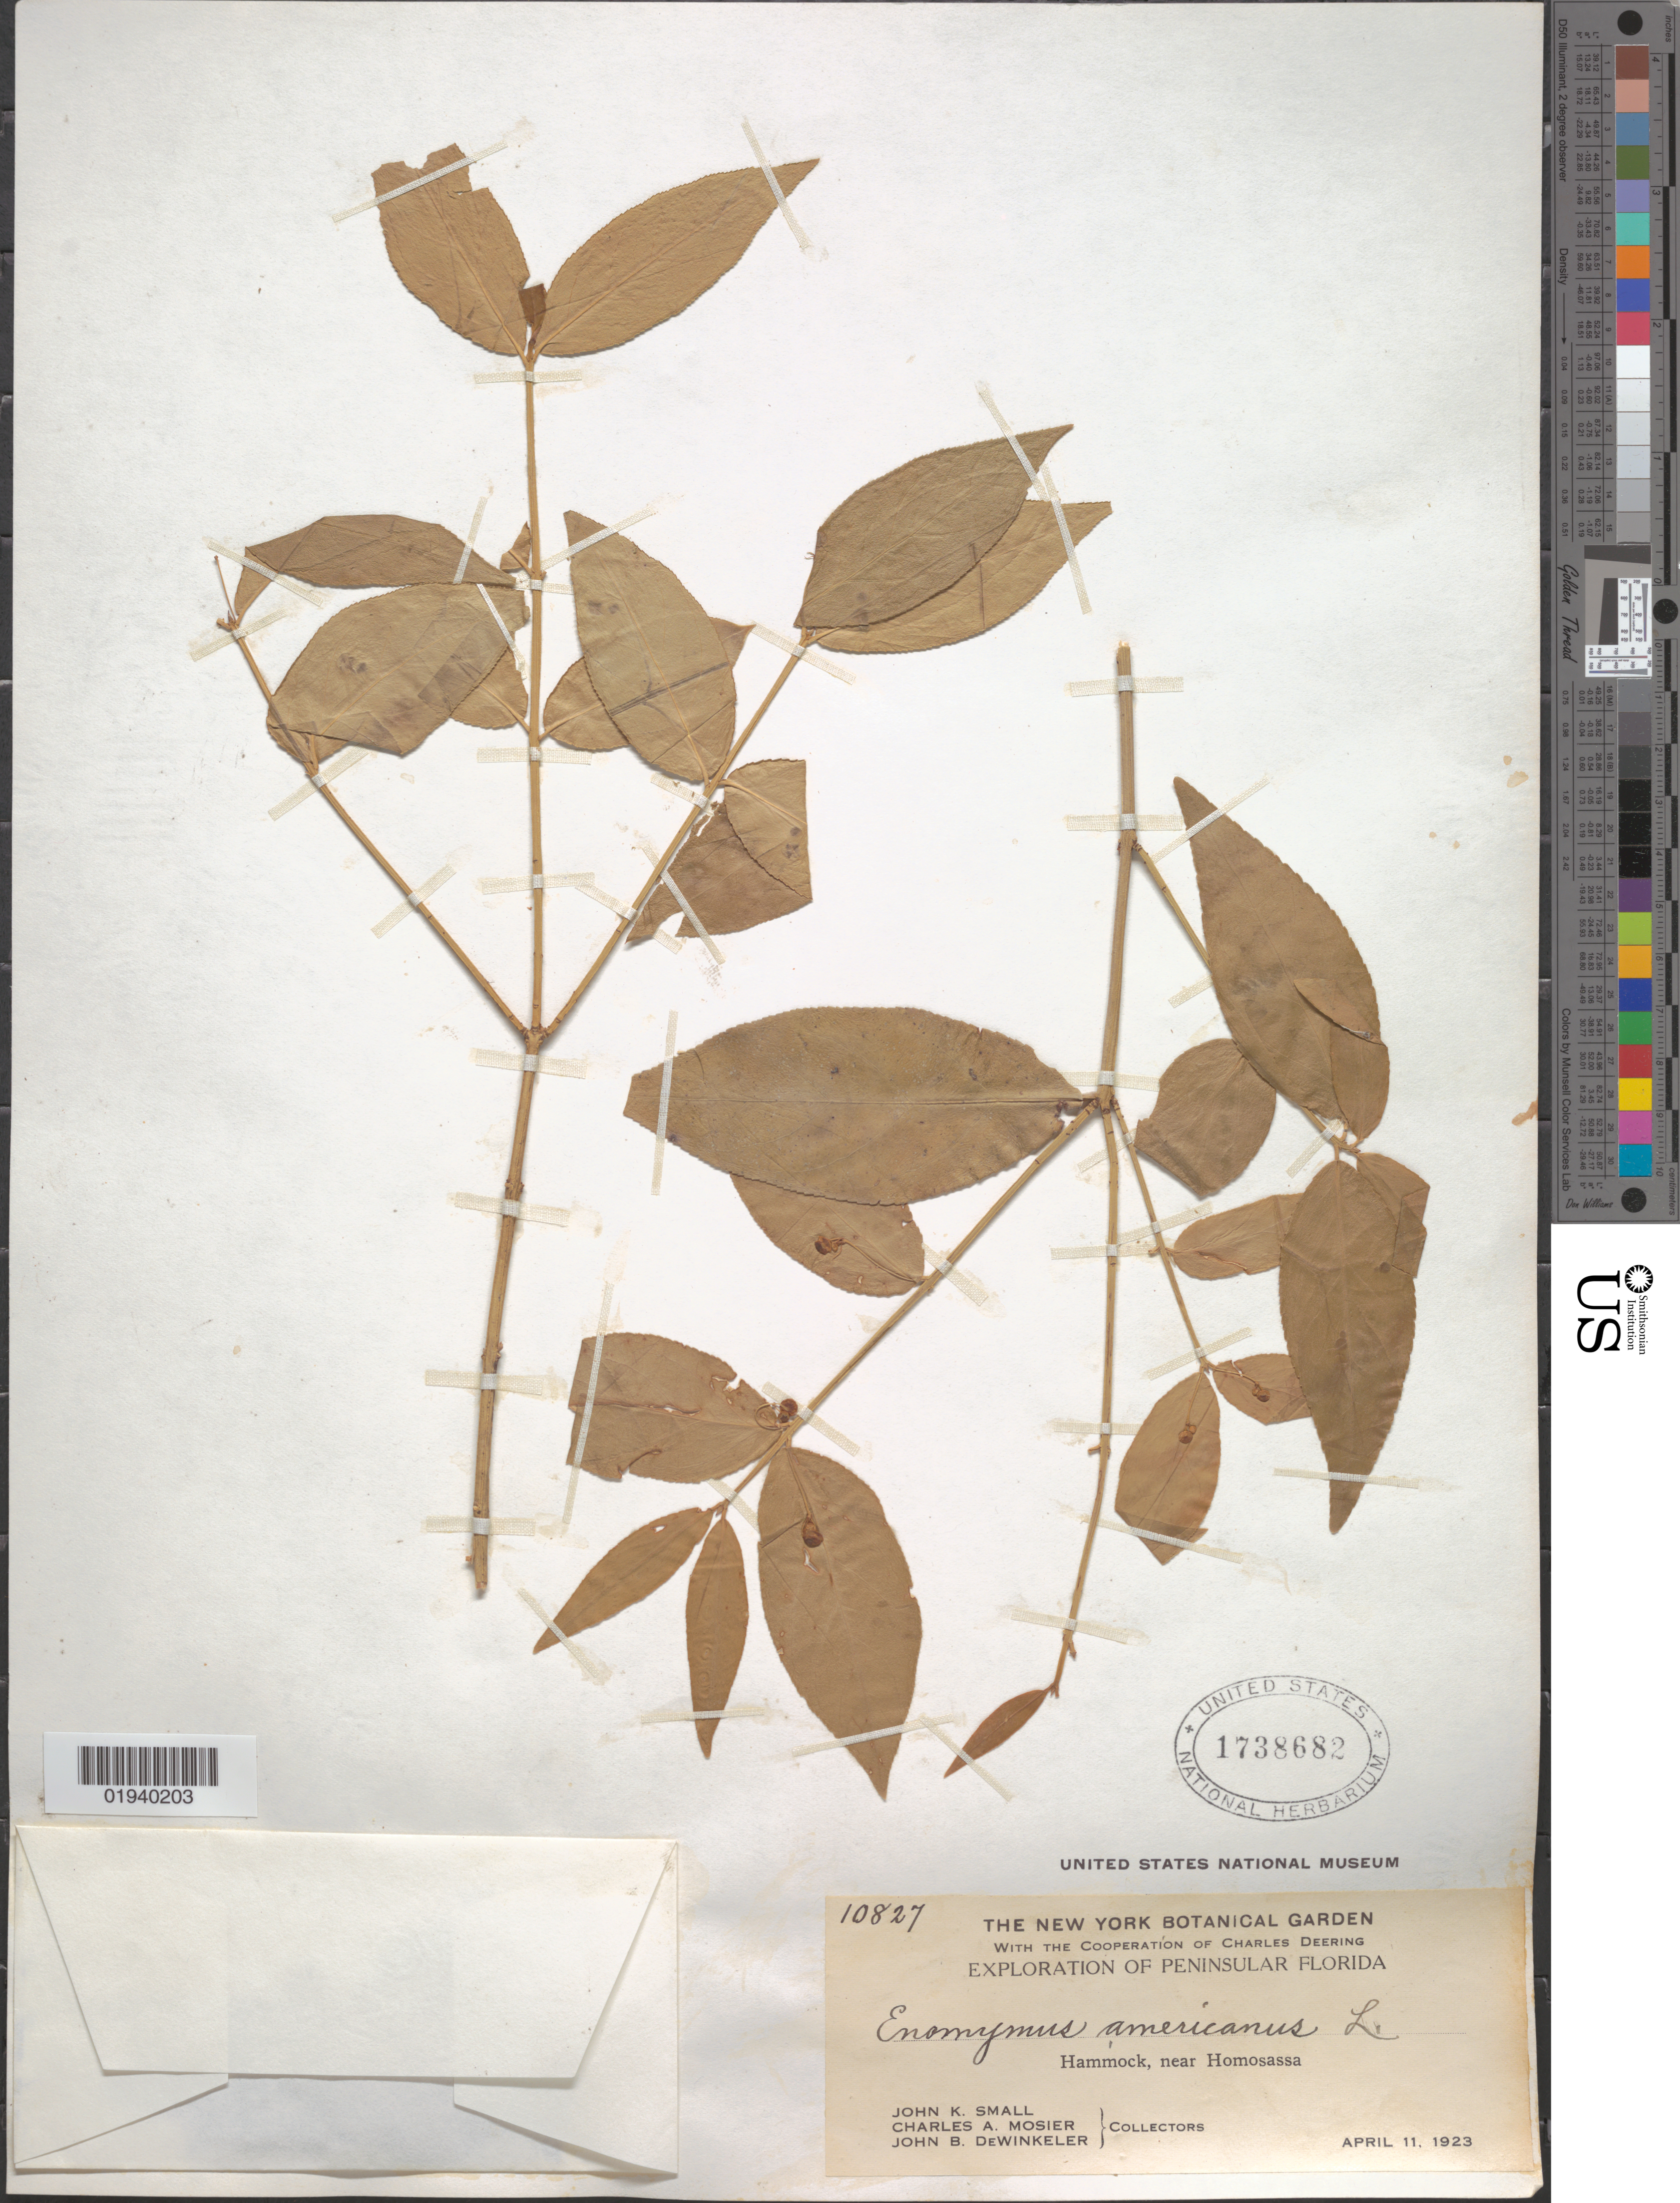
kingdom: Plantae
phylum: Tracheophyta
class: Magnoliopsida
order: Celastrales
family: Celastraceae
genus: Euonymus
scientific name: Euonymus americanus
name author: L.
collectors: J. K. Small, C. A. Mosier & J. B. Dewinkeler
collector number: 10827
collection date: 1923-04-11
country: United States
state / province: Florida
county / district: Citrus County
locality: Homosassa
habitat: Hammock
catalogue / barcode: US 1738682